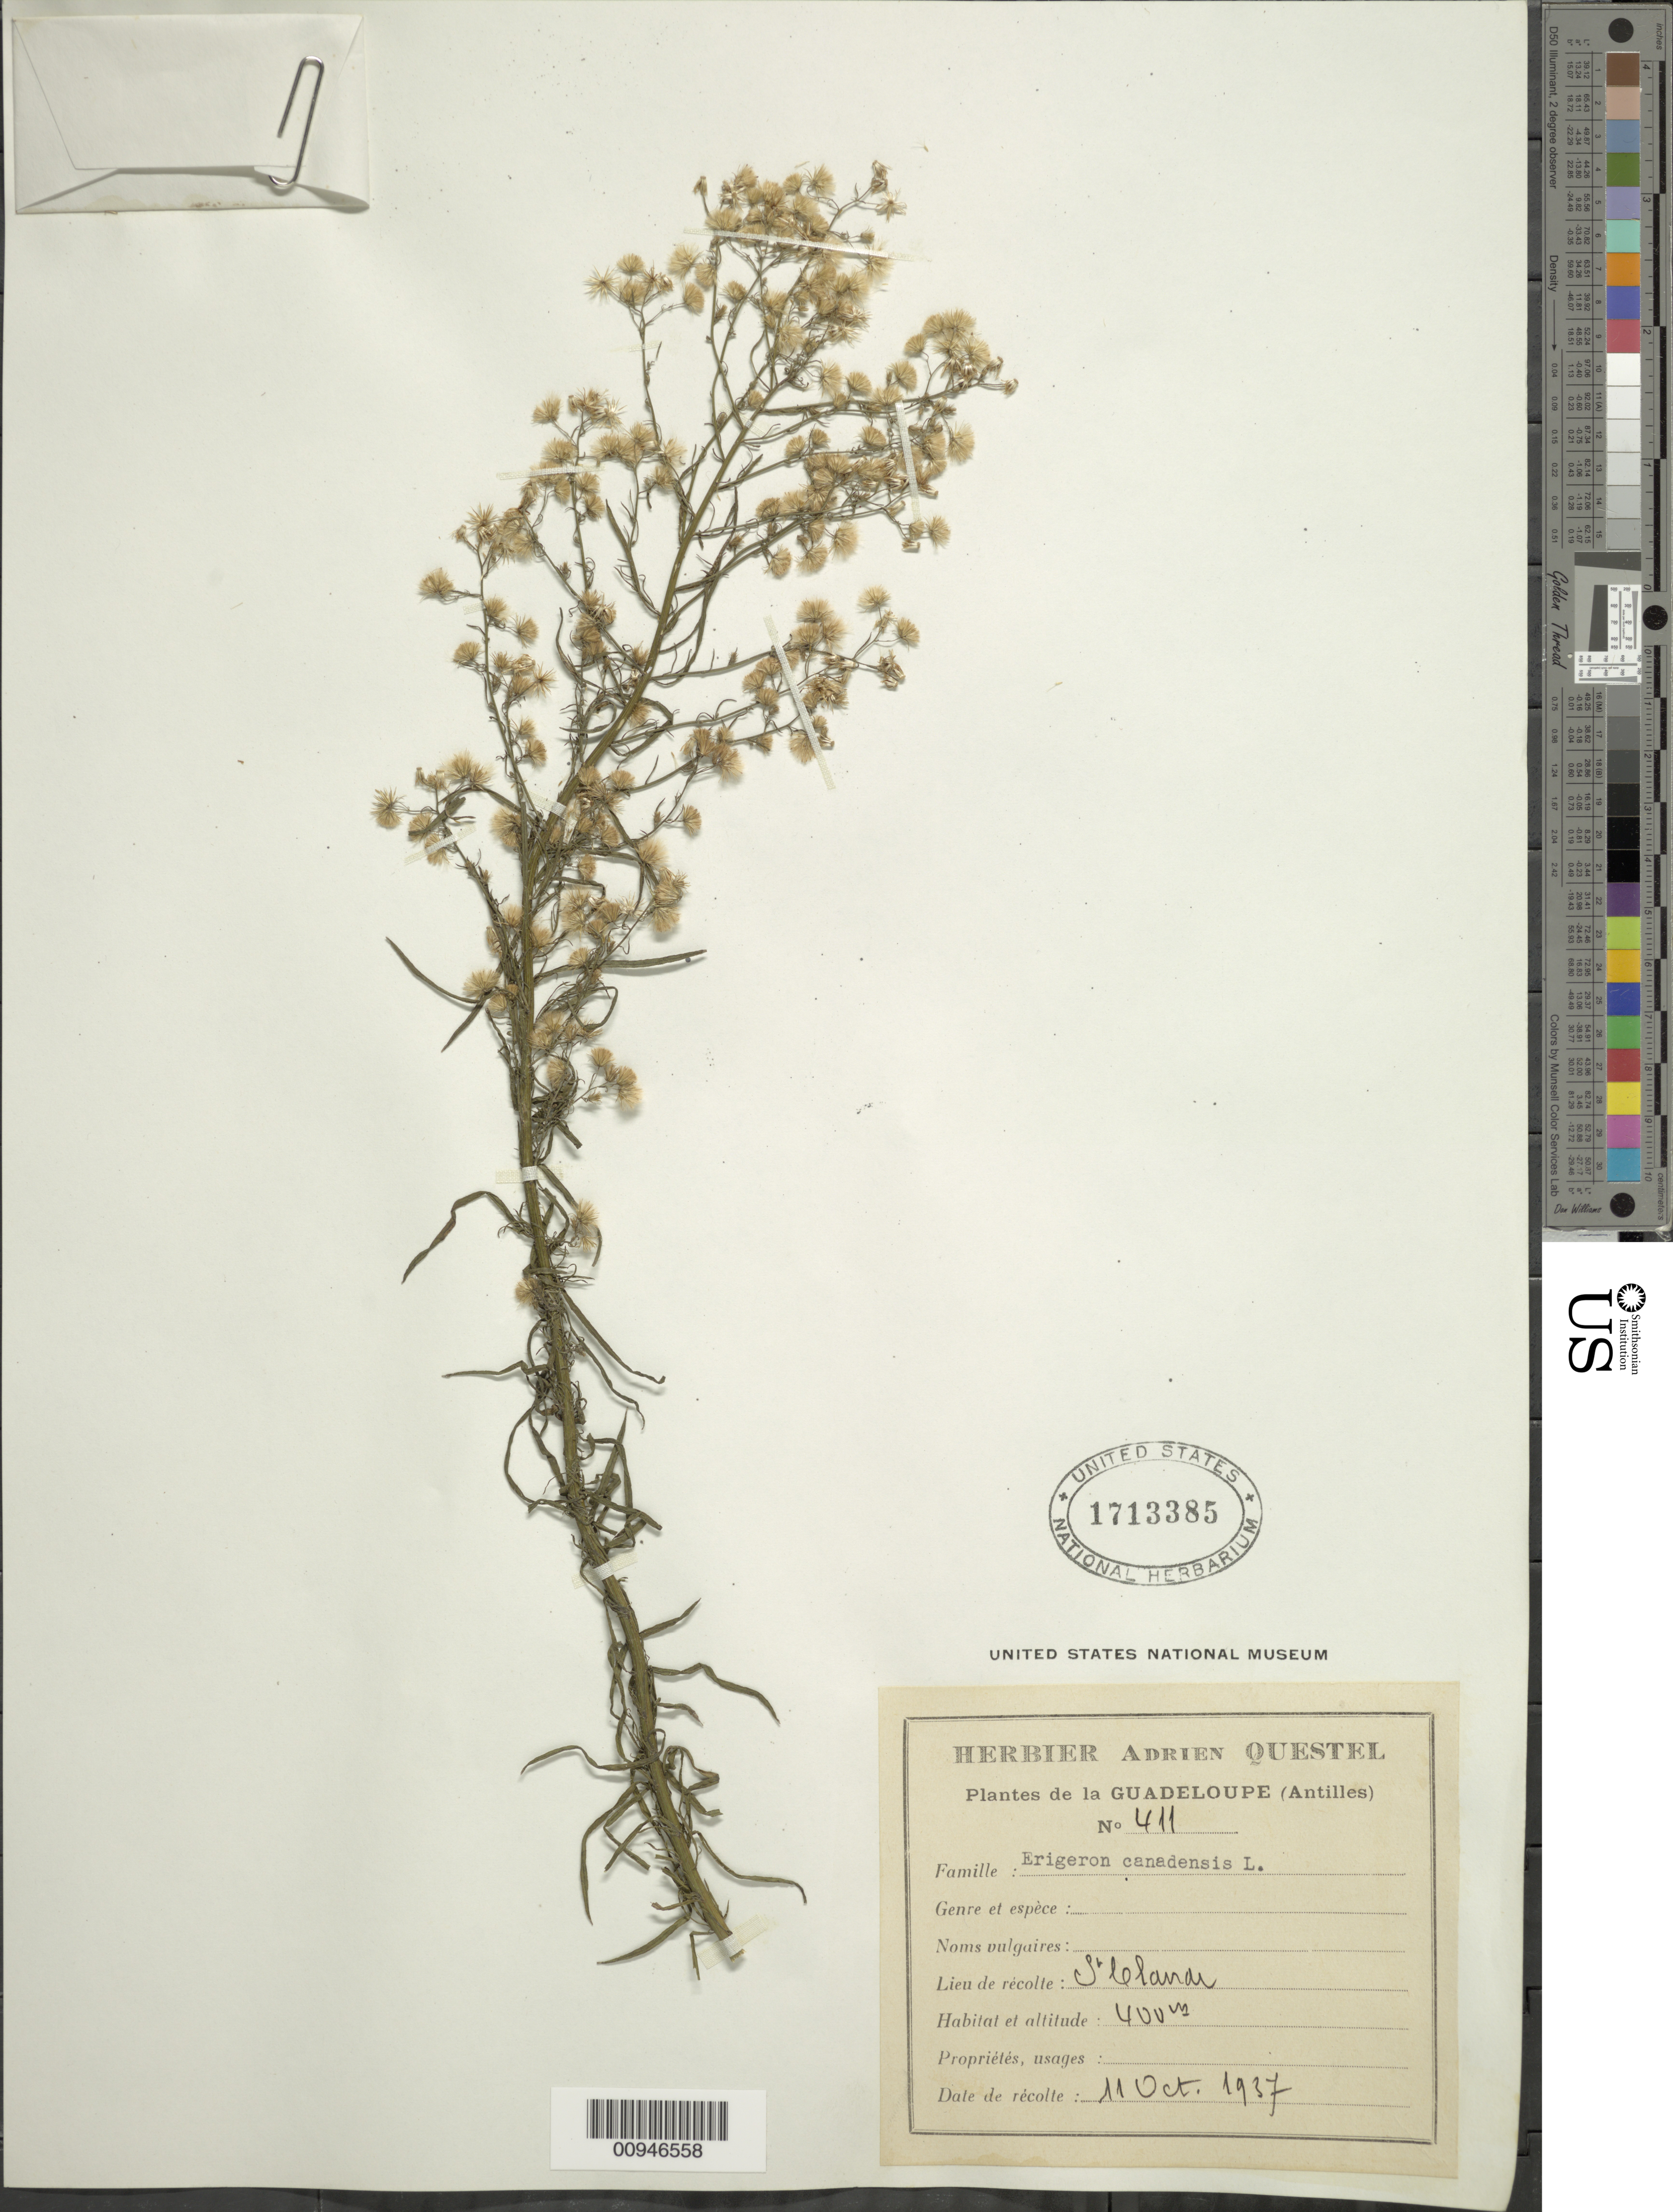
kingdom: Plantae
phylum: Tracheophyta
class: Magnoliopsida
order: Asterales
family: Asteraceae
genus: Conyza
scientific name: Conyza canadensis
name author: (L.) Cronq.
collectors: A. Questel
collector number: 411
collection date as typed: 11 Oct 1937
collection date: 1937-10-11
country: Guadeloupe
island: Basse Terre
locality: St. Claude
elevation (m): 400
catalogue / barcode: US 1713385